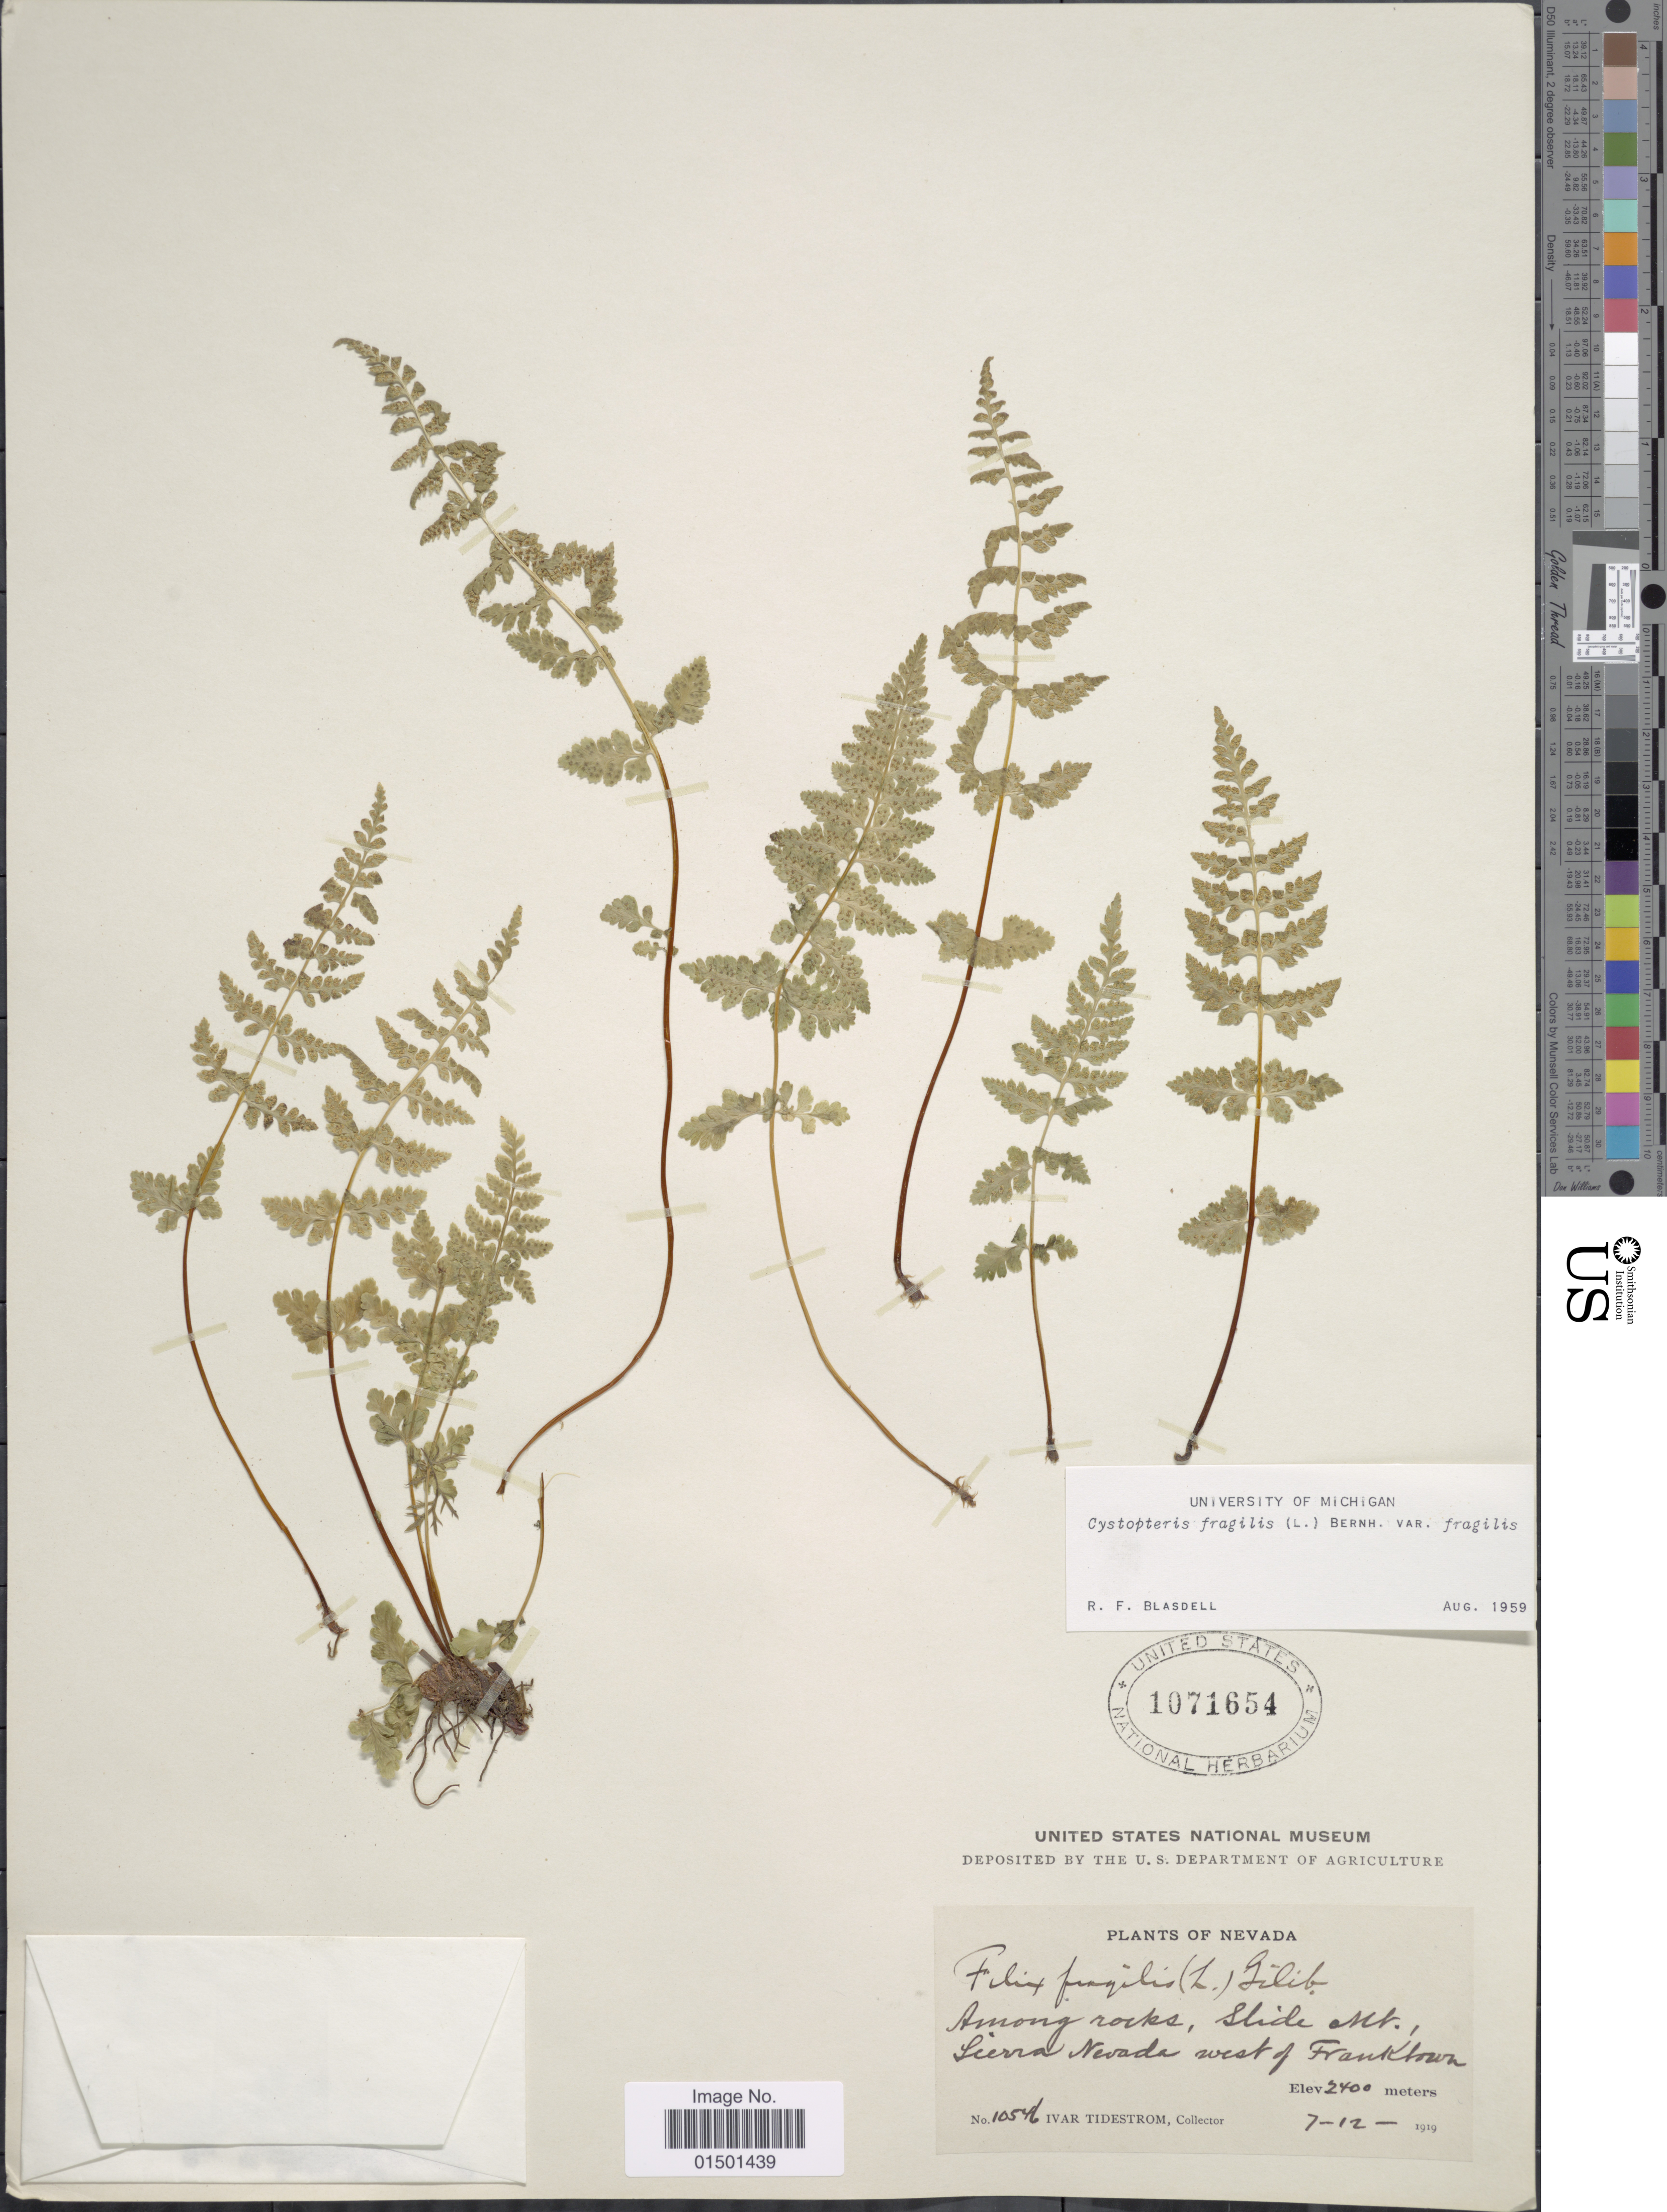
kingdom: Plantae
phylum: Tracheophyta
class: Polypodiopsida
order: Polypodiales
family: Cystopteridaceae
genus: Cystopteris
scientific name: Cystopteris fragilis var. fragilis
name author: (L.) Bernh.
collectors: I. F. Tidestrom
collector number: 10546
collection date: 1919-12-07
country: United States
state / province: Nevada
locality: Among rocks, slide Mt., Sierra Nevada west of Franktown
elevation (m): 2400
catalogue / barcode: US 1071654